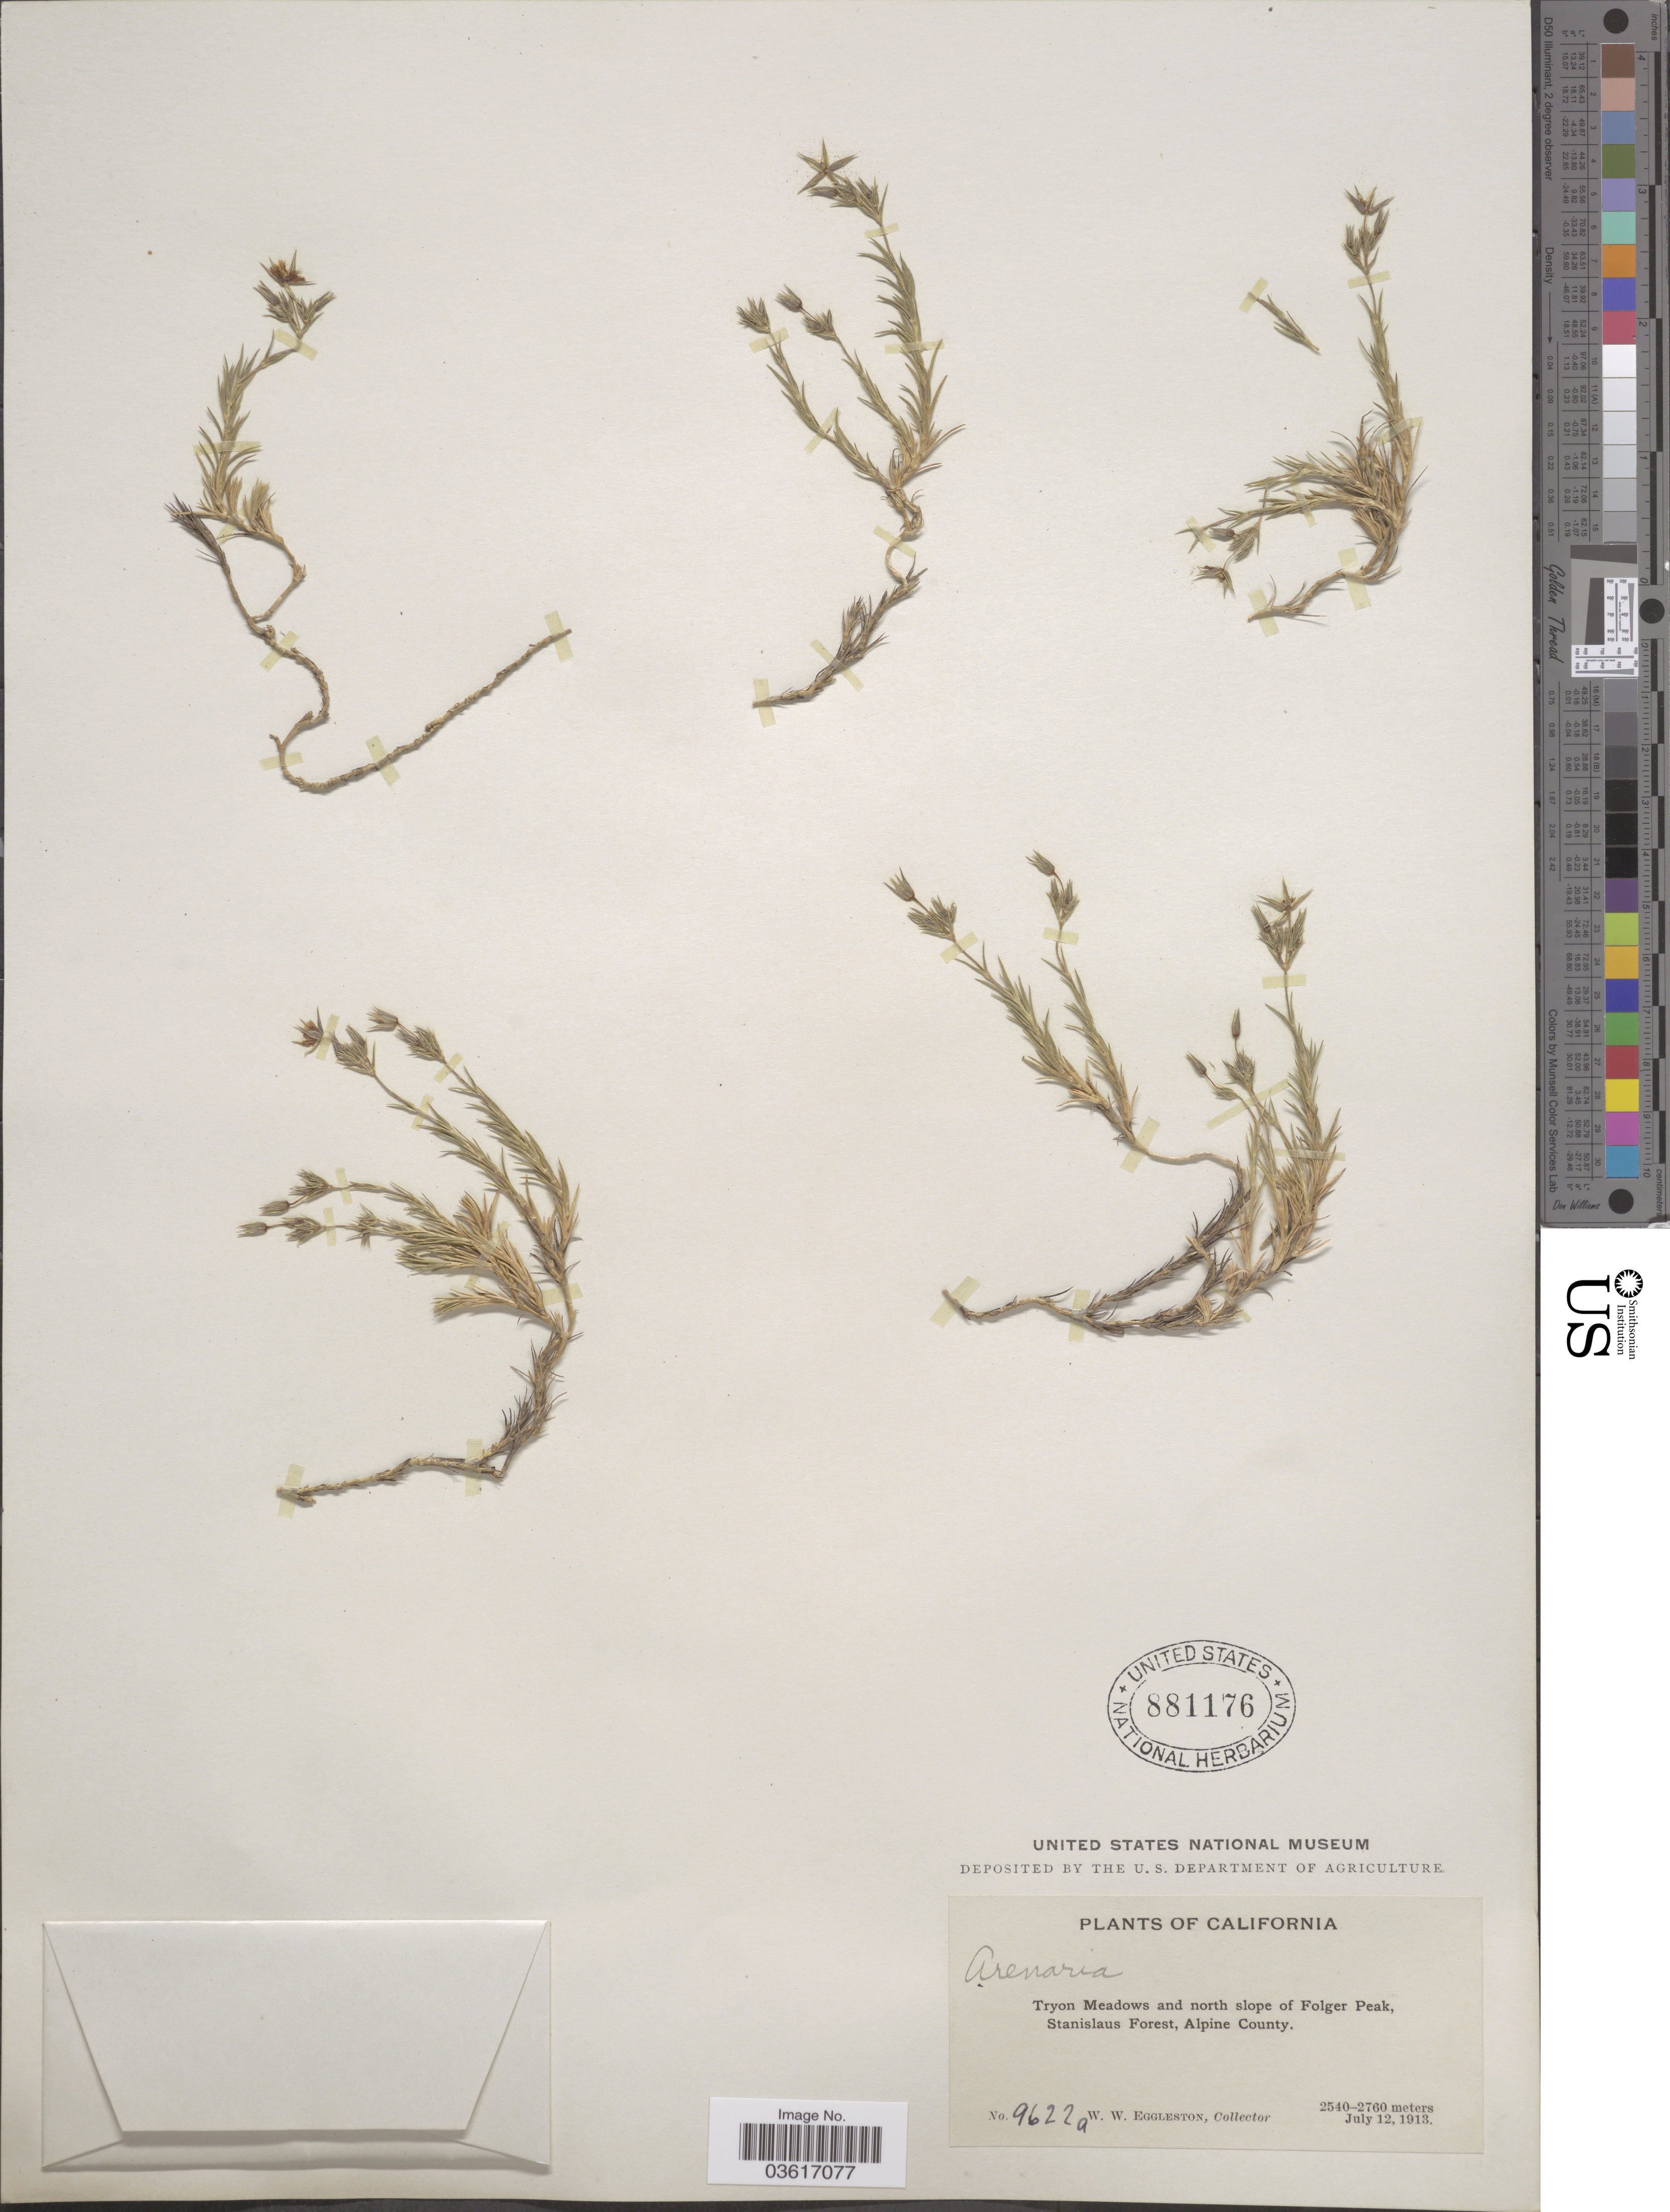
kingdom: Plantae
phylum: Tracheophyta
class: Magnoliopsida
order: Caryophyllales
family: Caryophyllaceae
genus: Minuartia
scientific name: Minuartia sp.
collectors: W. W. Eggleston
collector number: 9622a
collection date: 1913-07-12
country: United States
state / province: California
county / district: Alpine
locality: Tryon Meadows and north slope of Folger Peak, Stanislaus Forest, Alpine County.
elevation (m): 2540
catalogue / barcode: US 881176